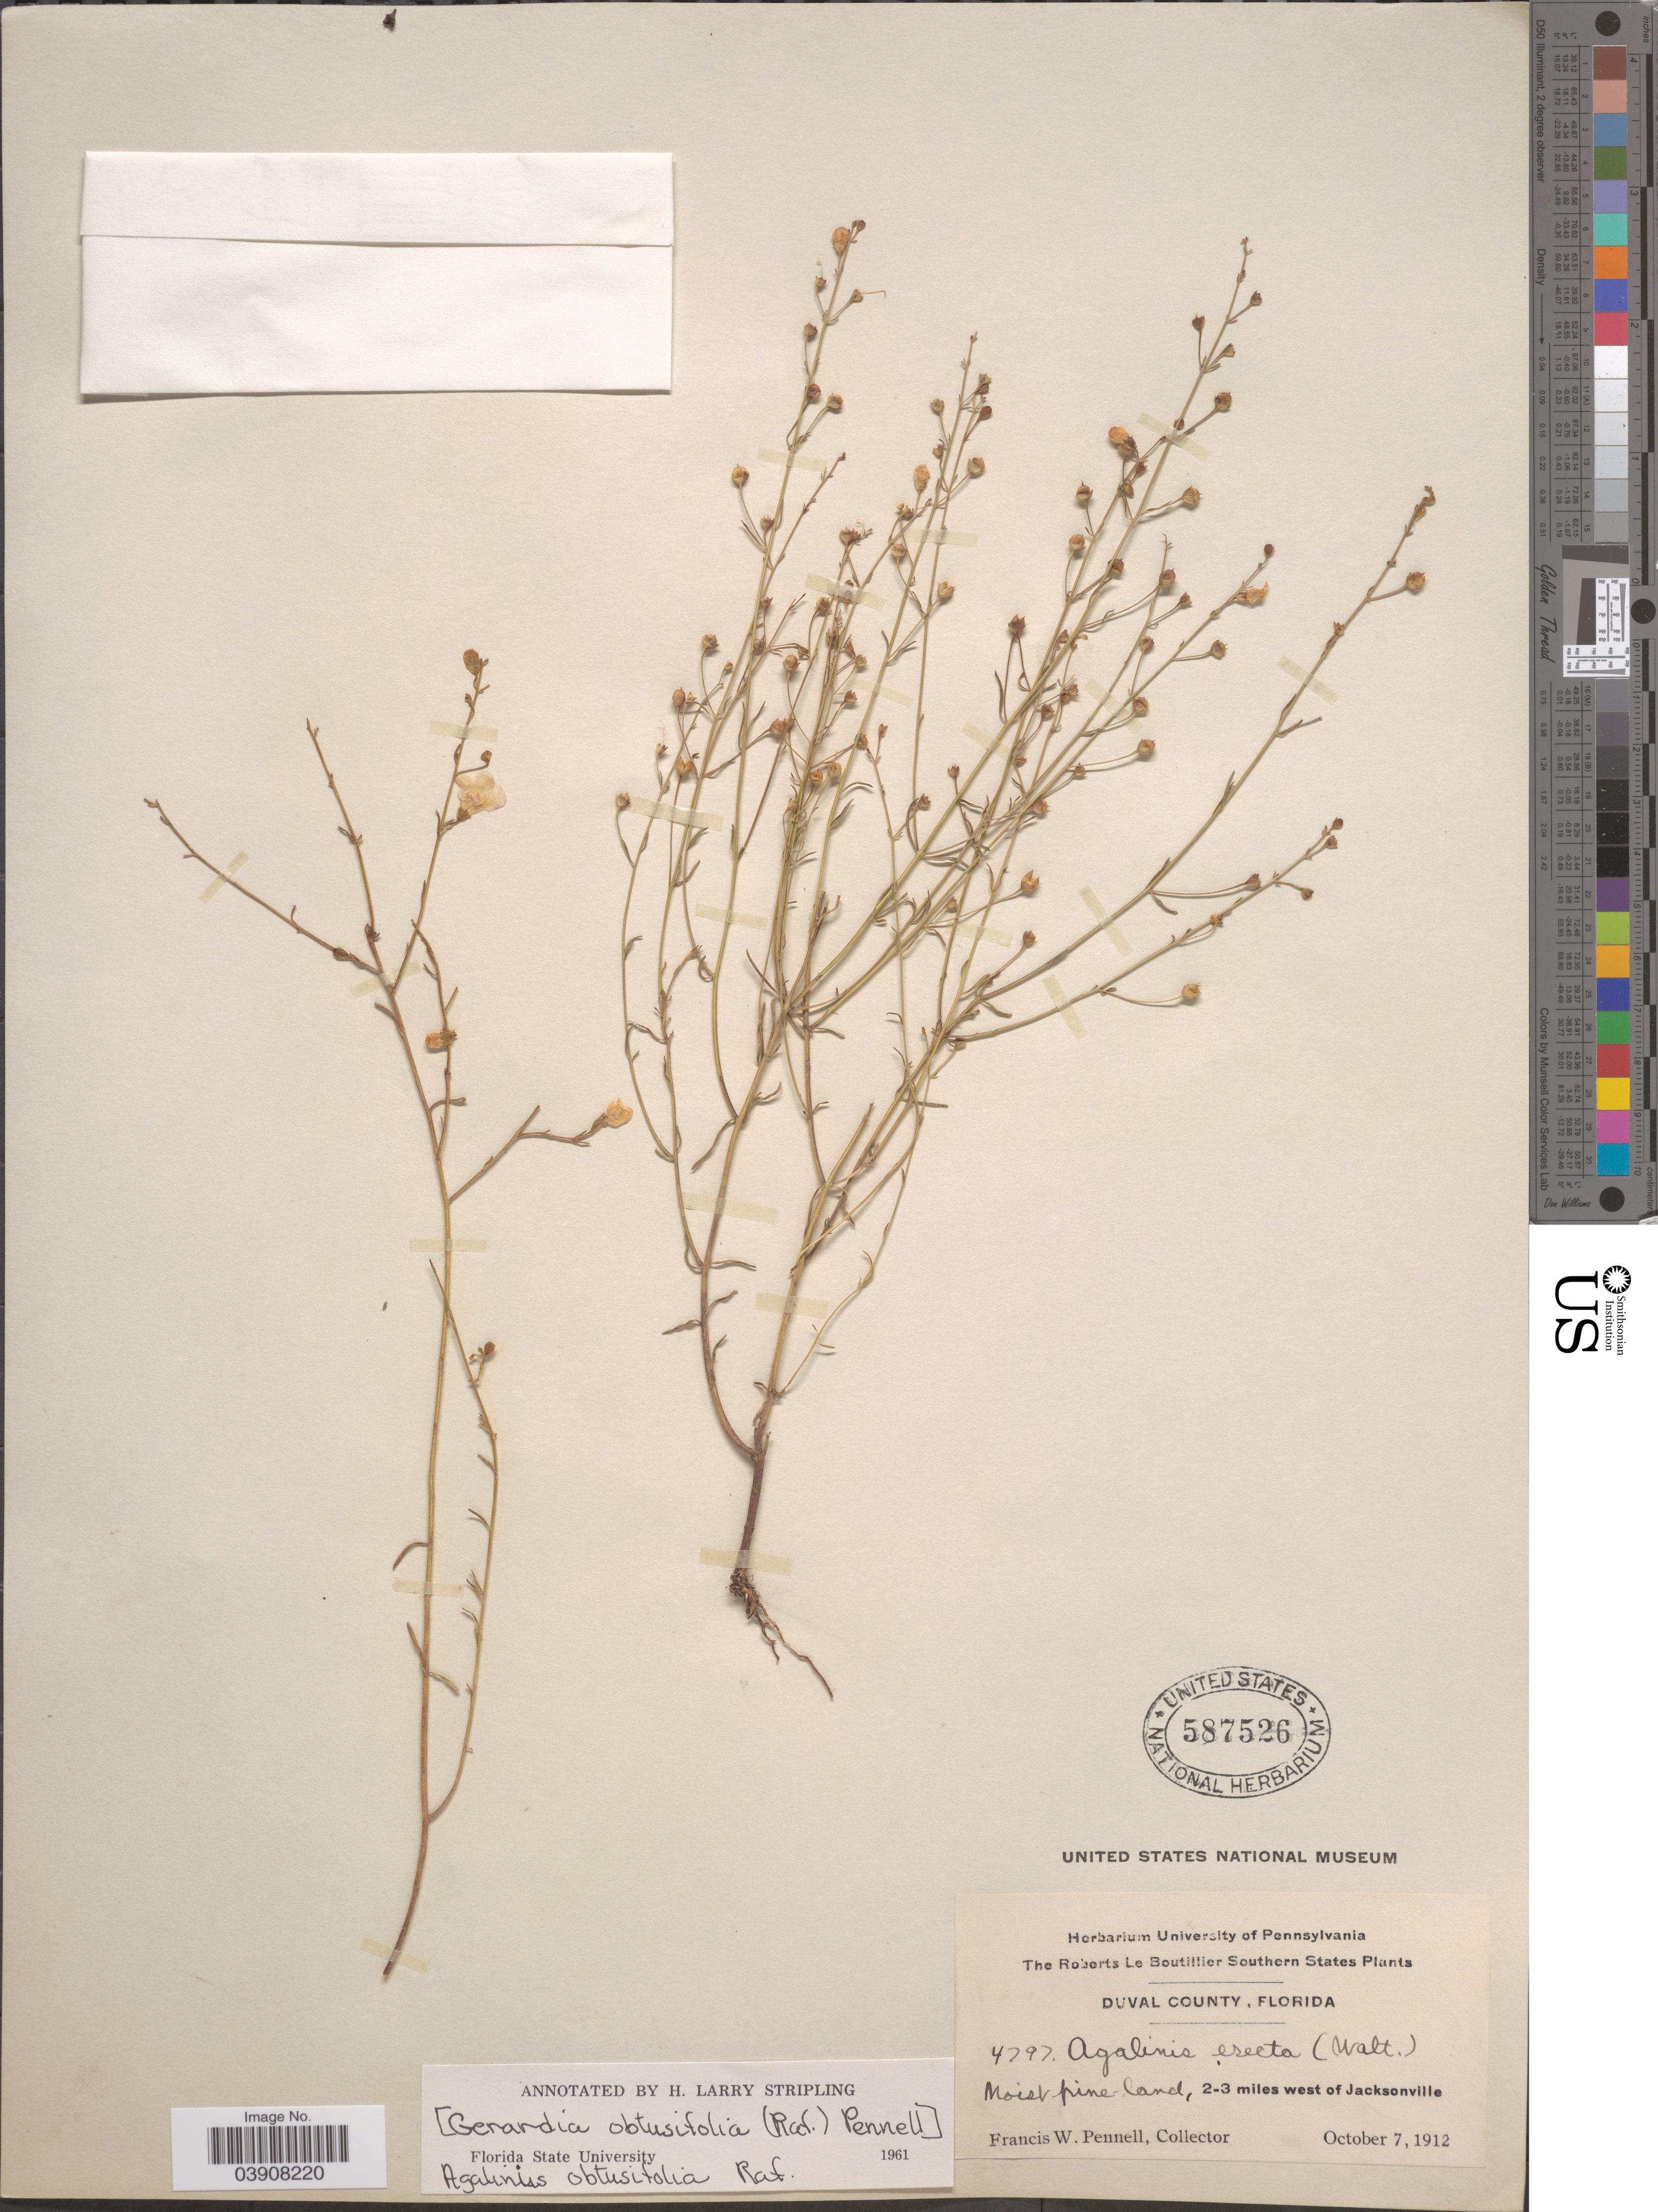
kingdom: Plantae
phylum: Tracheophyta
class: Magnoliopsida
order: Lamiales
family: Orobanchaceae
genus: Agalinis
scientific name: Agalinis obtusifolia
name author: Raf.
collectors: F. W. Pennell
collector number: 4797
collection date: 1912-10-07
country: United States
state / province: Florida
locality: Southern States. Duval County. Moist pine land, 2-3 miles west of Jacksonville.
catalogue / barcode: US 587526